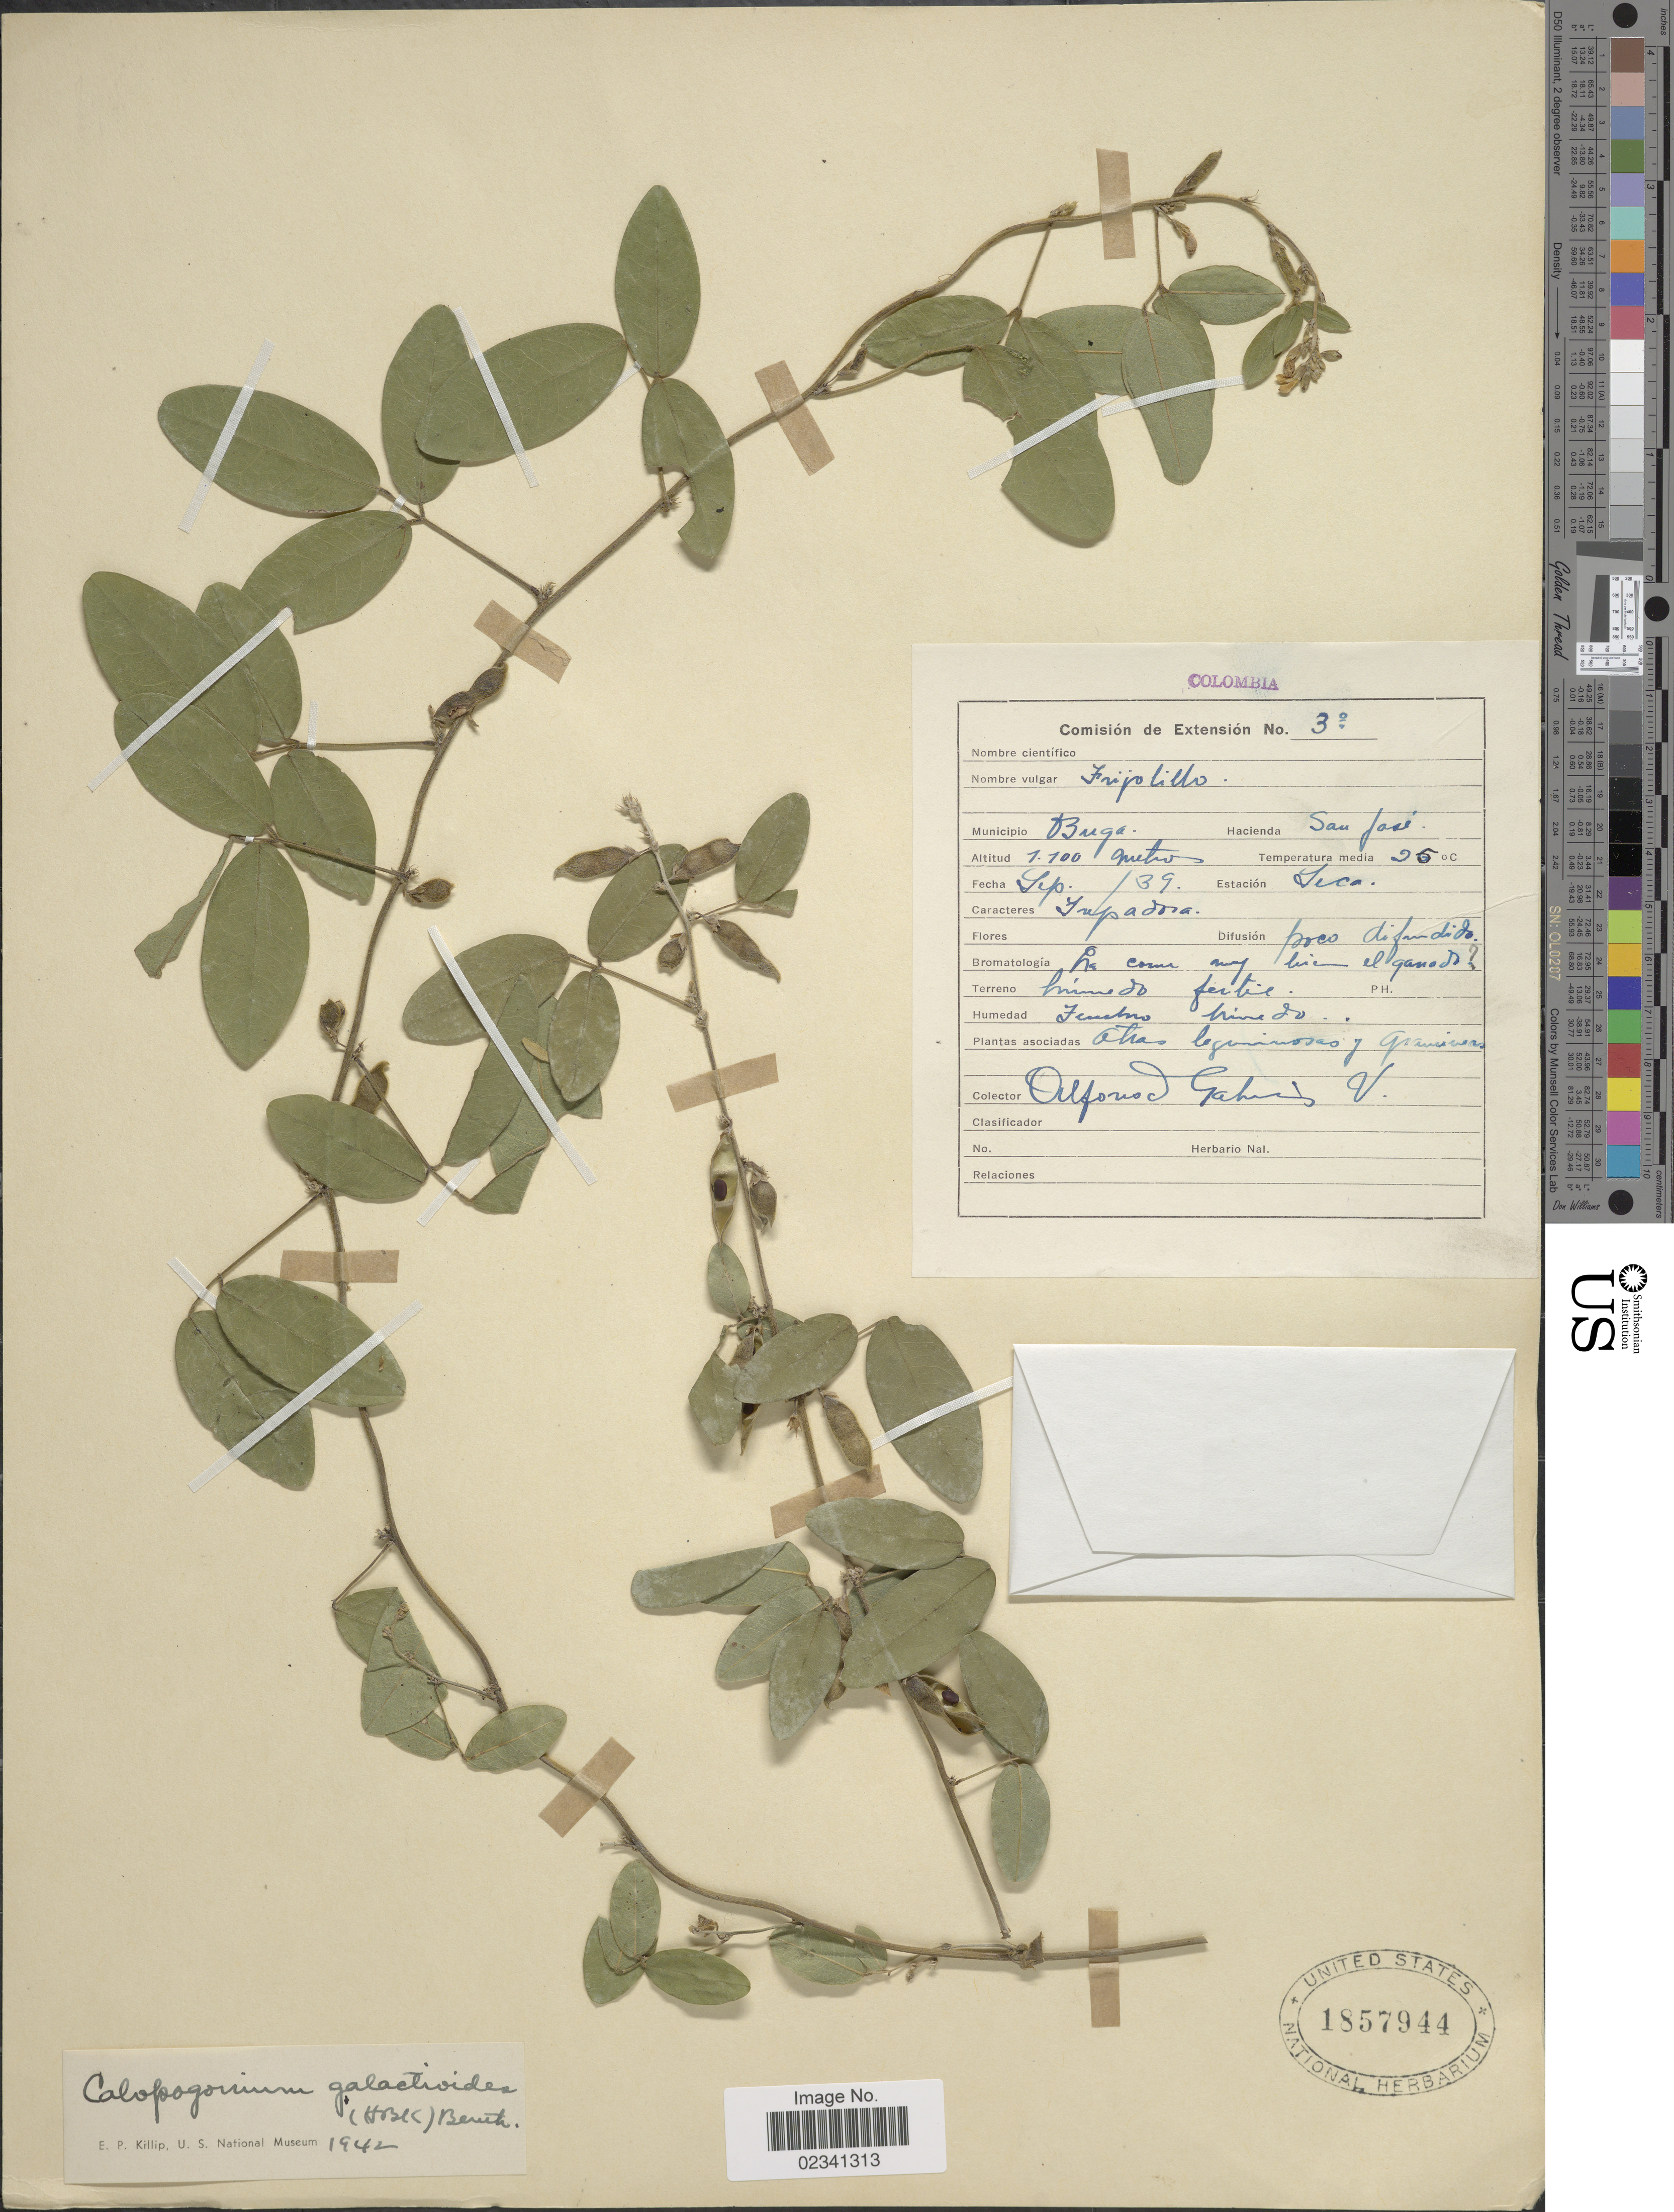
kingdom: Plantae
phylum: Tracheophyta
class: Magnoliopsida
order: Fabales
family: Fabaceae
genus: Calopogonium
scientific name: Calopogonium galactioides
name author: (Kunth) Hemsl.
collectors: A. Galvis V.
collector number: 3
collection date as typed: Transcribed d/m/y: /9/39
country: Colombia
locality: Municipio Buga, Hacienda San Jose, Estacion Seca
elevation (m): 1100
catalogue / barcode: US 1857944